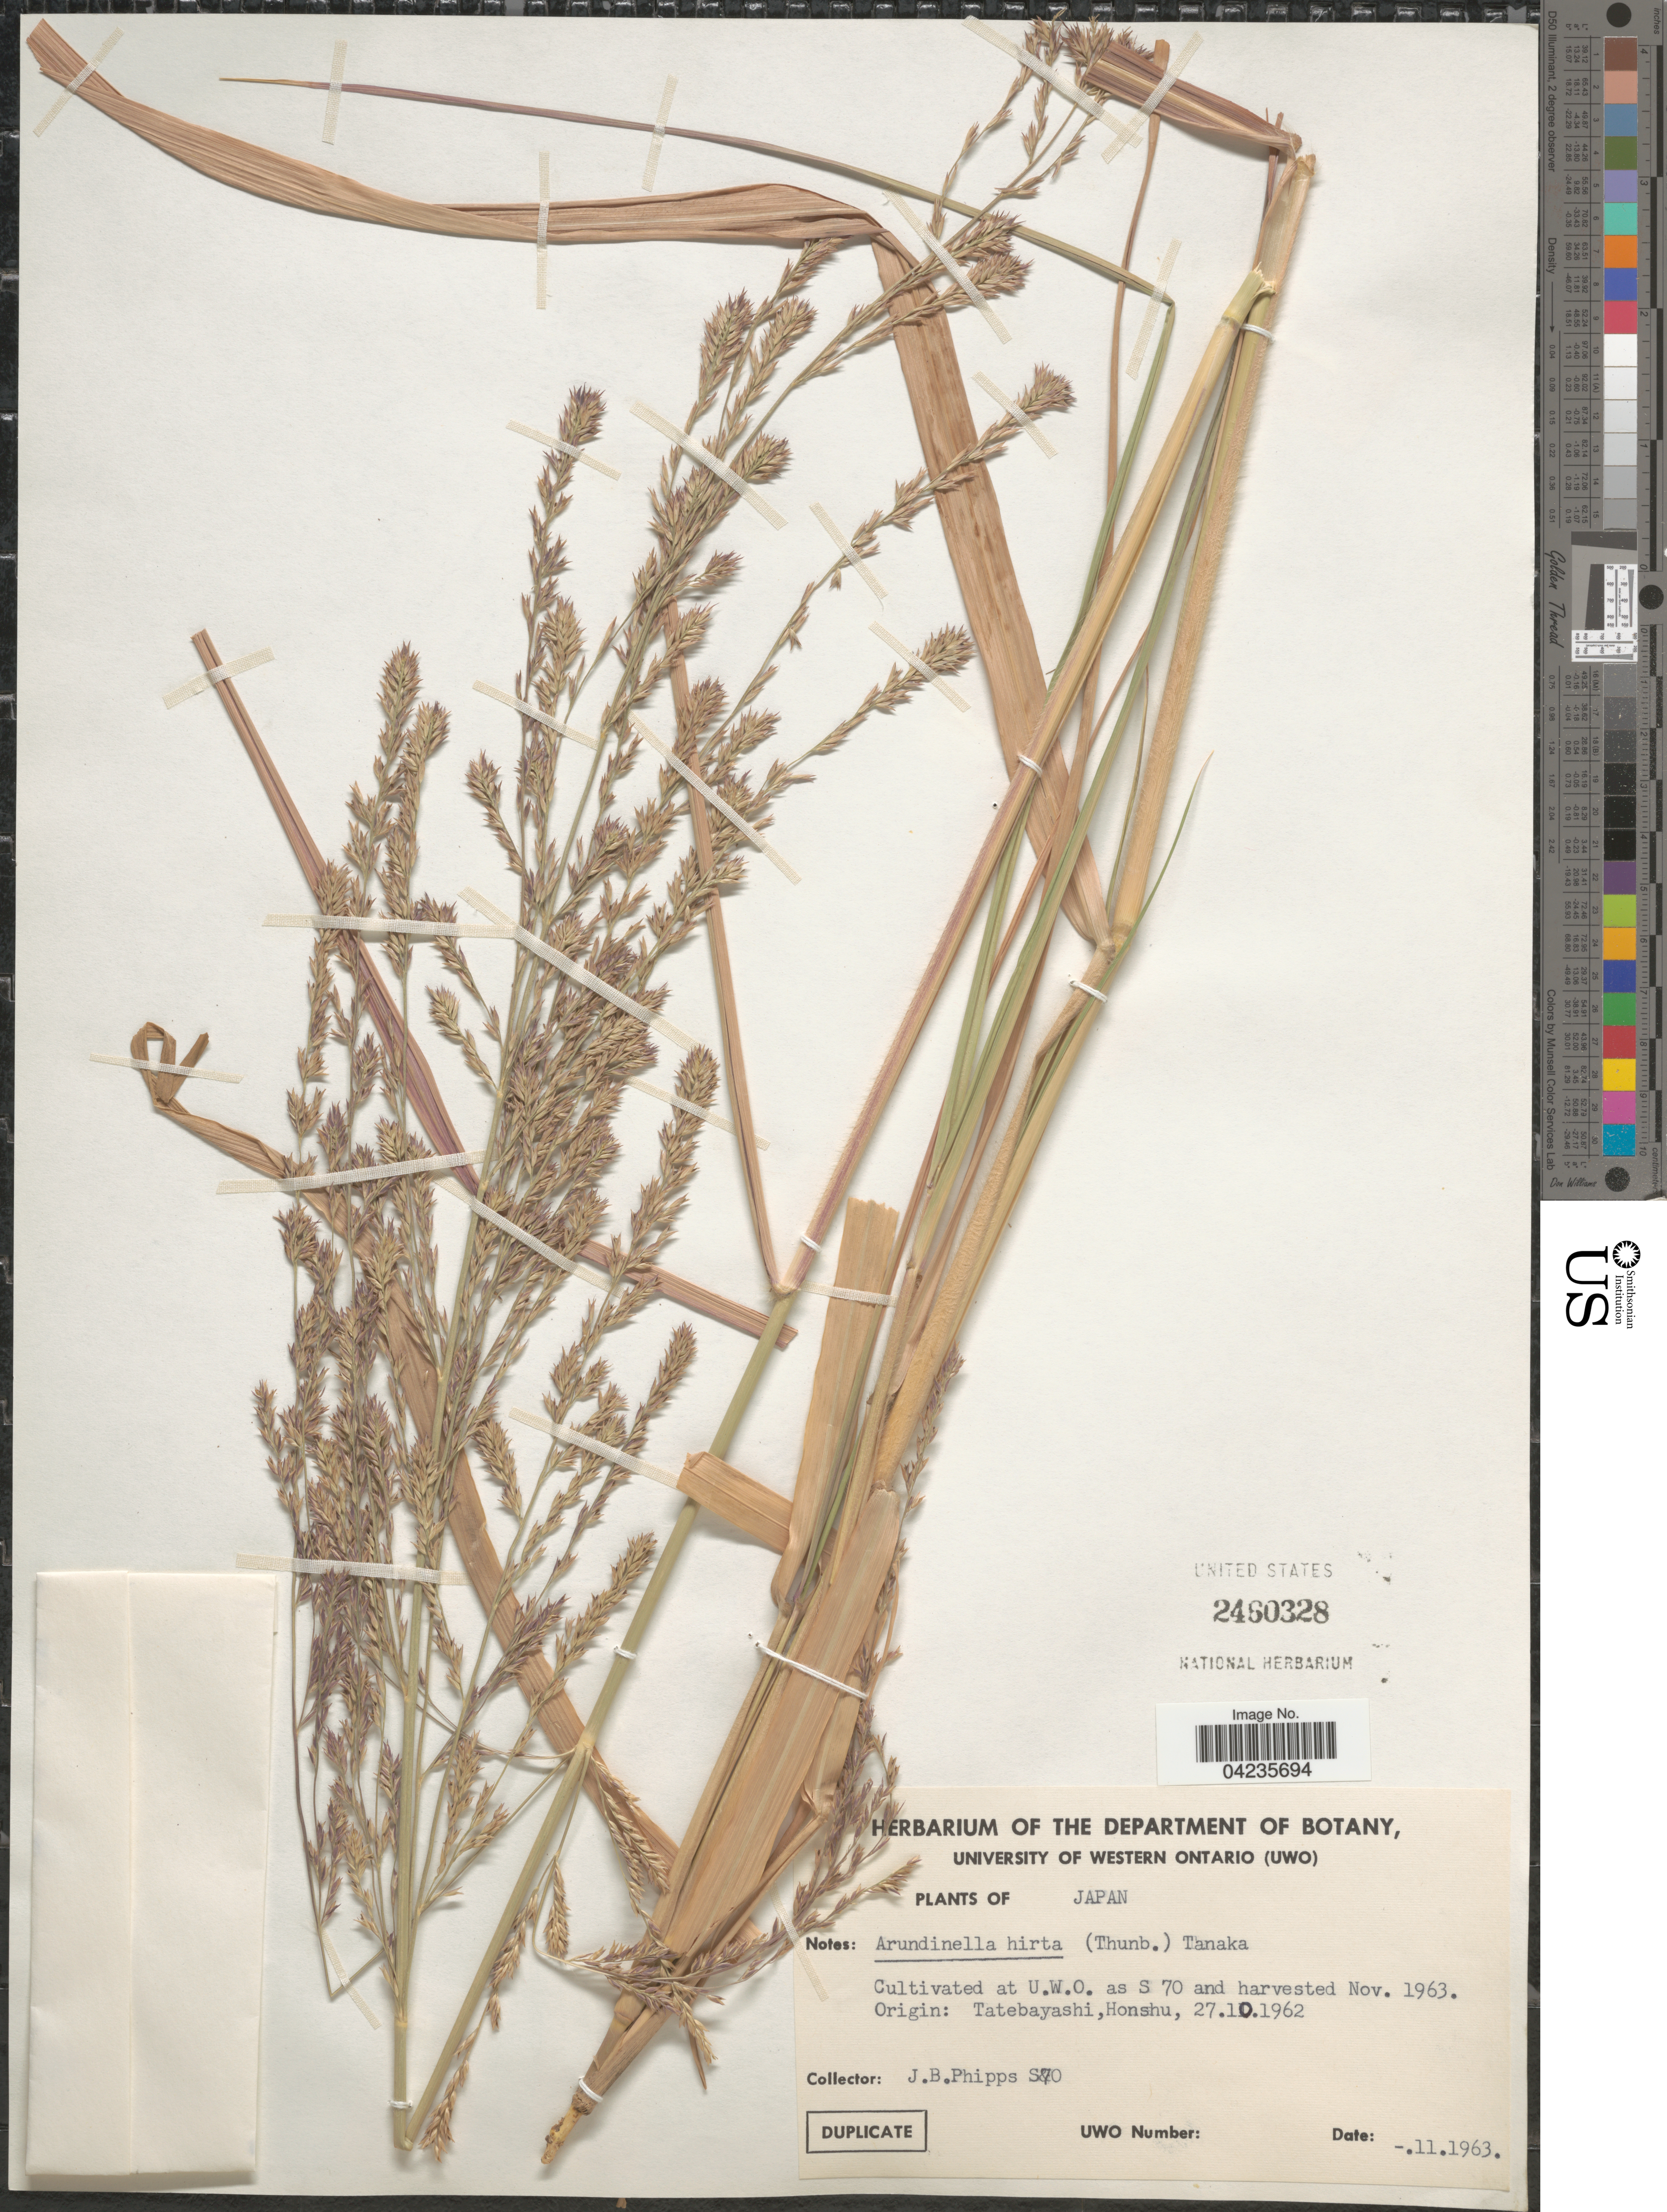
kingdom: Plantae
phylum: Tracheophyta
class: Liliopsida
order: Poales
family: Poaceae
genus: Arundinella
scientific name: Arundinella hirta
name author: (Thunb.) Tanaka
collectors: J. Phipps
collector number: S70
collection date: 1963-11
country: Canada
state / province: Ontario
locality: Cultivated at U. W. O. as S 70 and harvested Nov. 1963.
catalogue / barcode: US 2460328